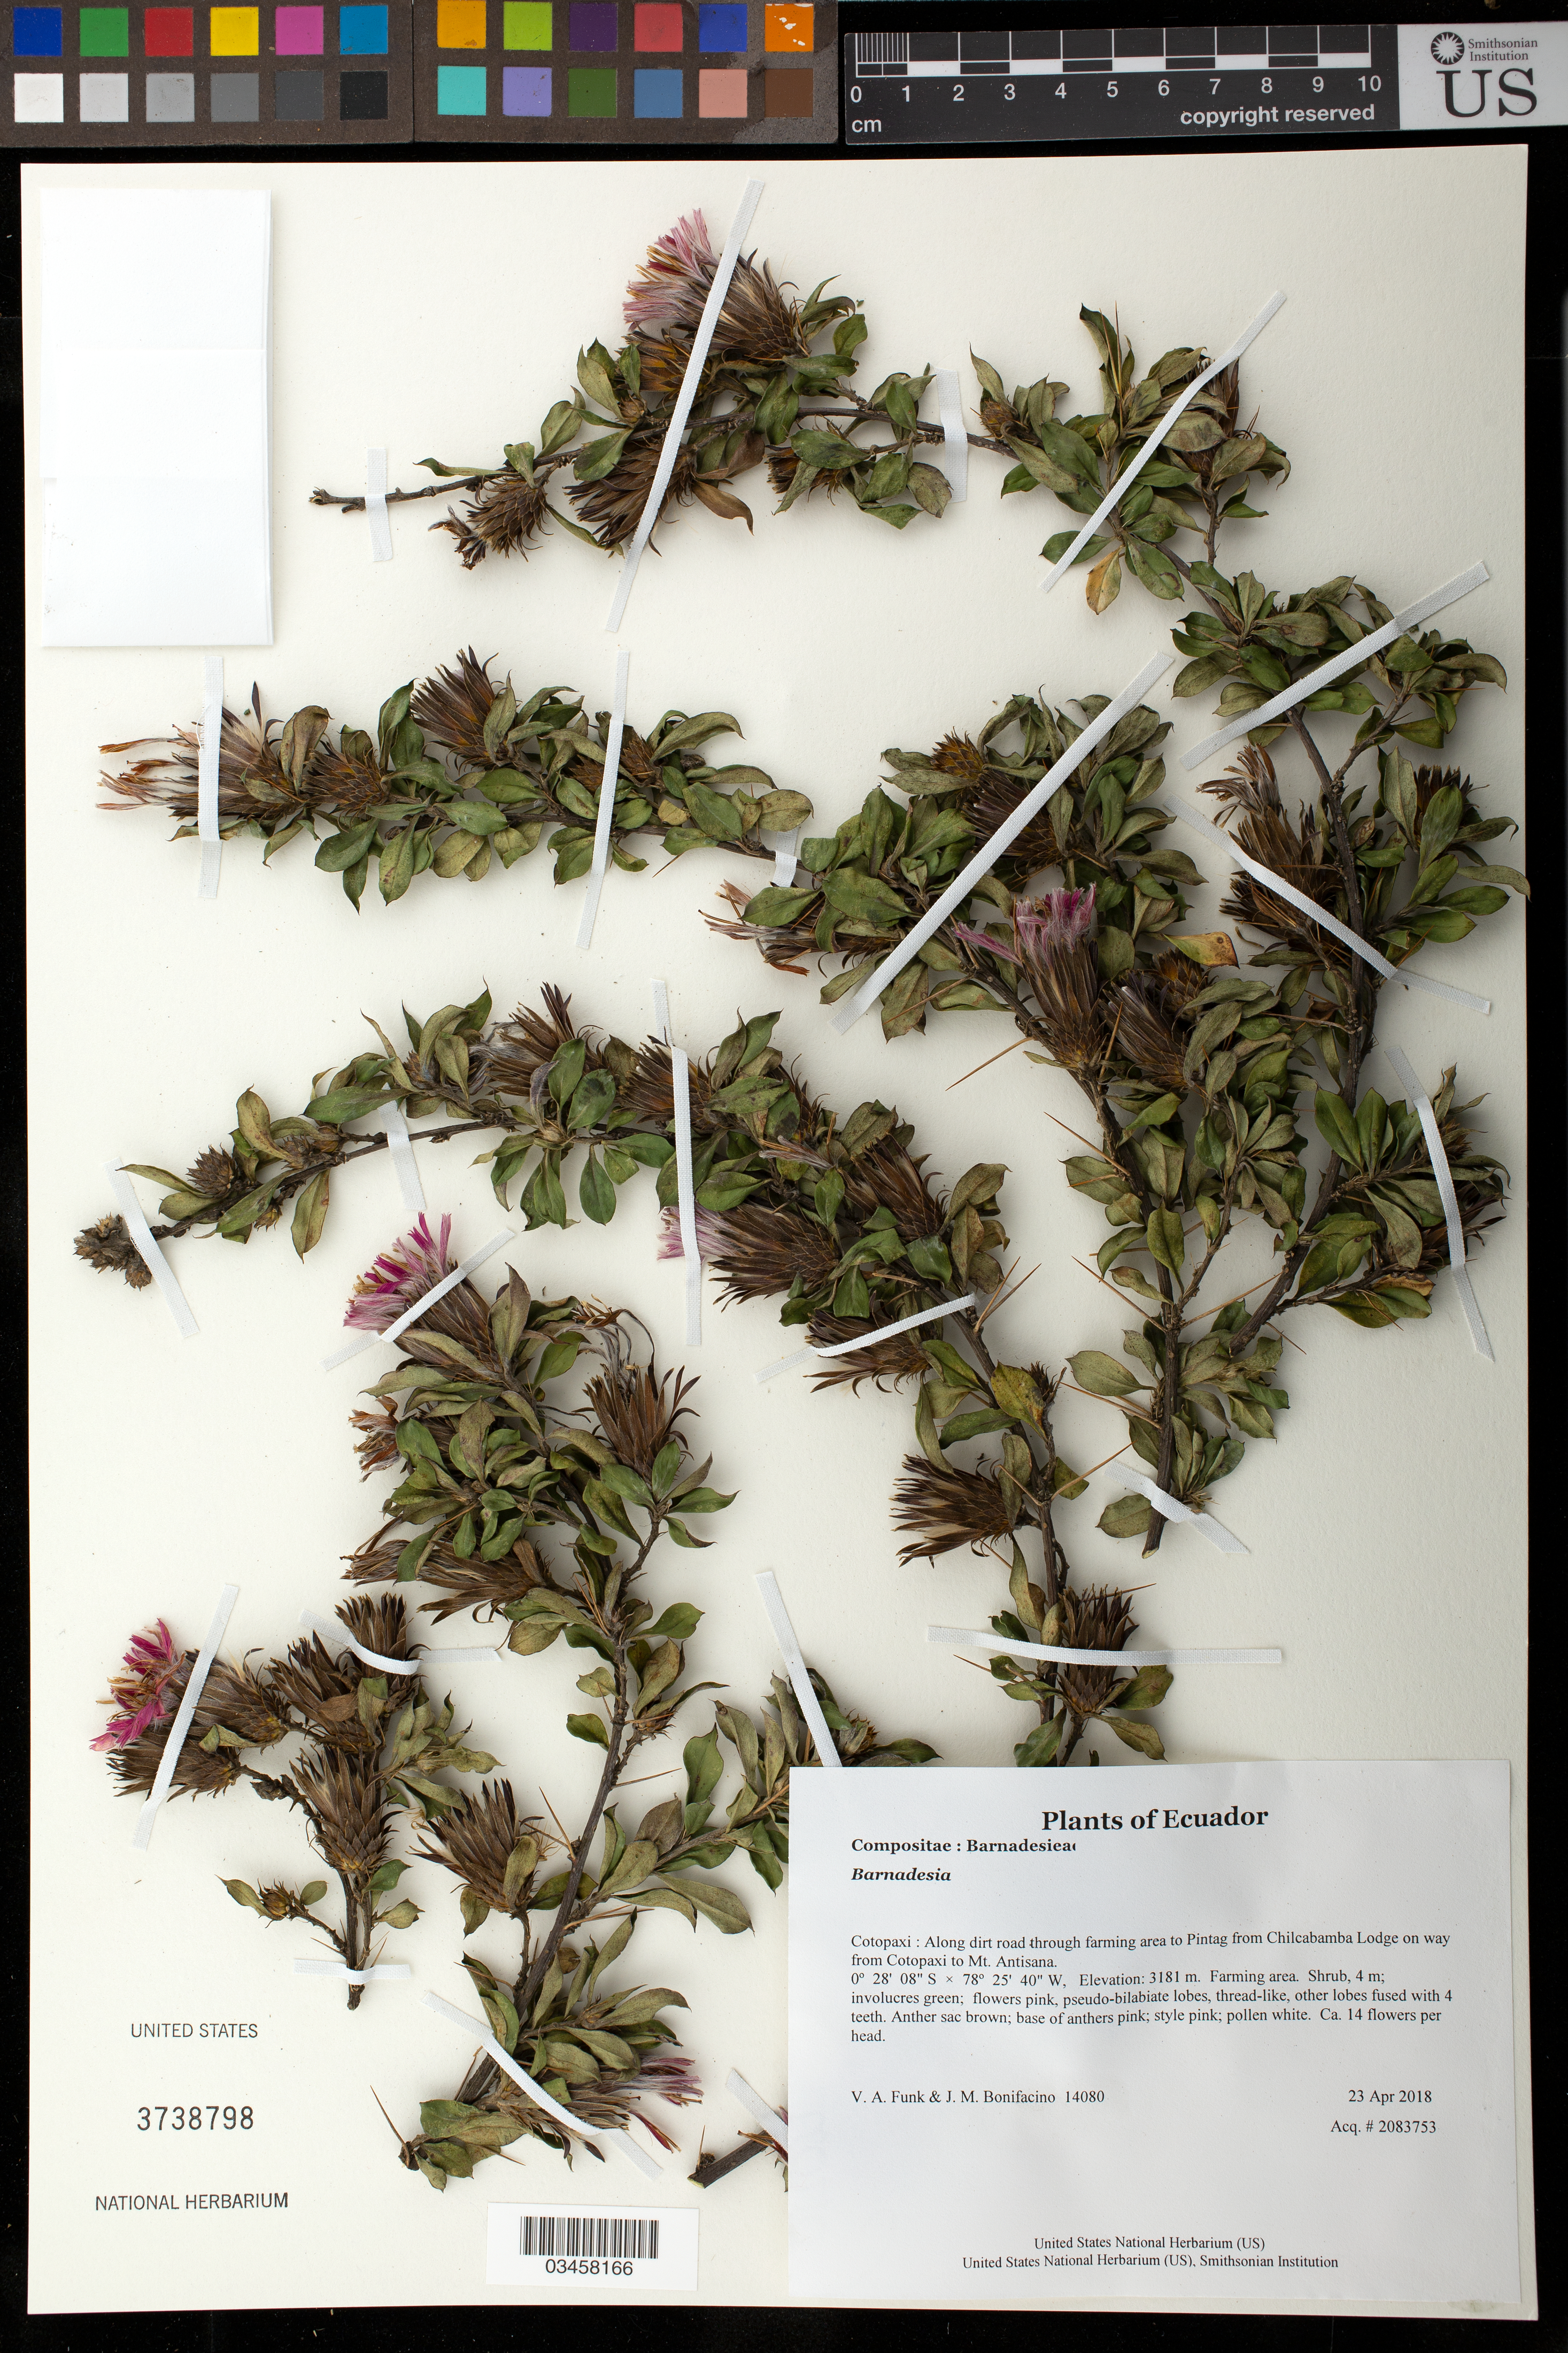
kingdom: Plantae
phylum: Tracheophyta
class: Magnoliopsida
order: Asterales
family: Asteraceae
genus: Barnadesia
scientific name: Barnadesia sp.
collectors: V. Funk & M. Bonifacino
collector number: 14080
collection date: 2018-04-23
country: Ecuador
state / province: Cotopaxi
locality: Along dirt road through farming area to Pintag from Chilcabamba Lodge on way from Cotopaxi to Mt. Antisana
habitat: Farming area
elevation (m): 3181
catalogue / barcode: US 3738798